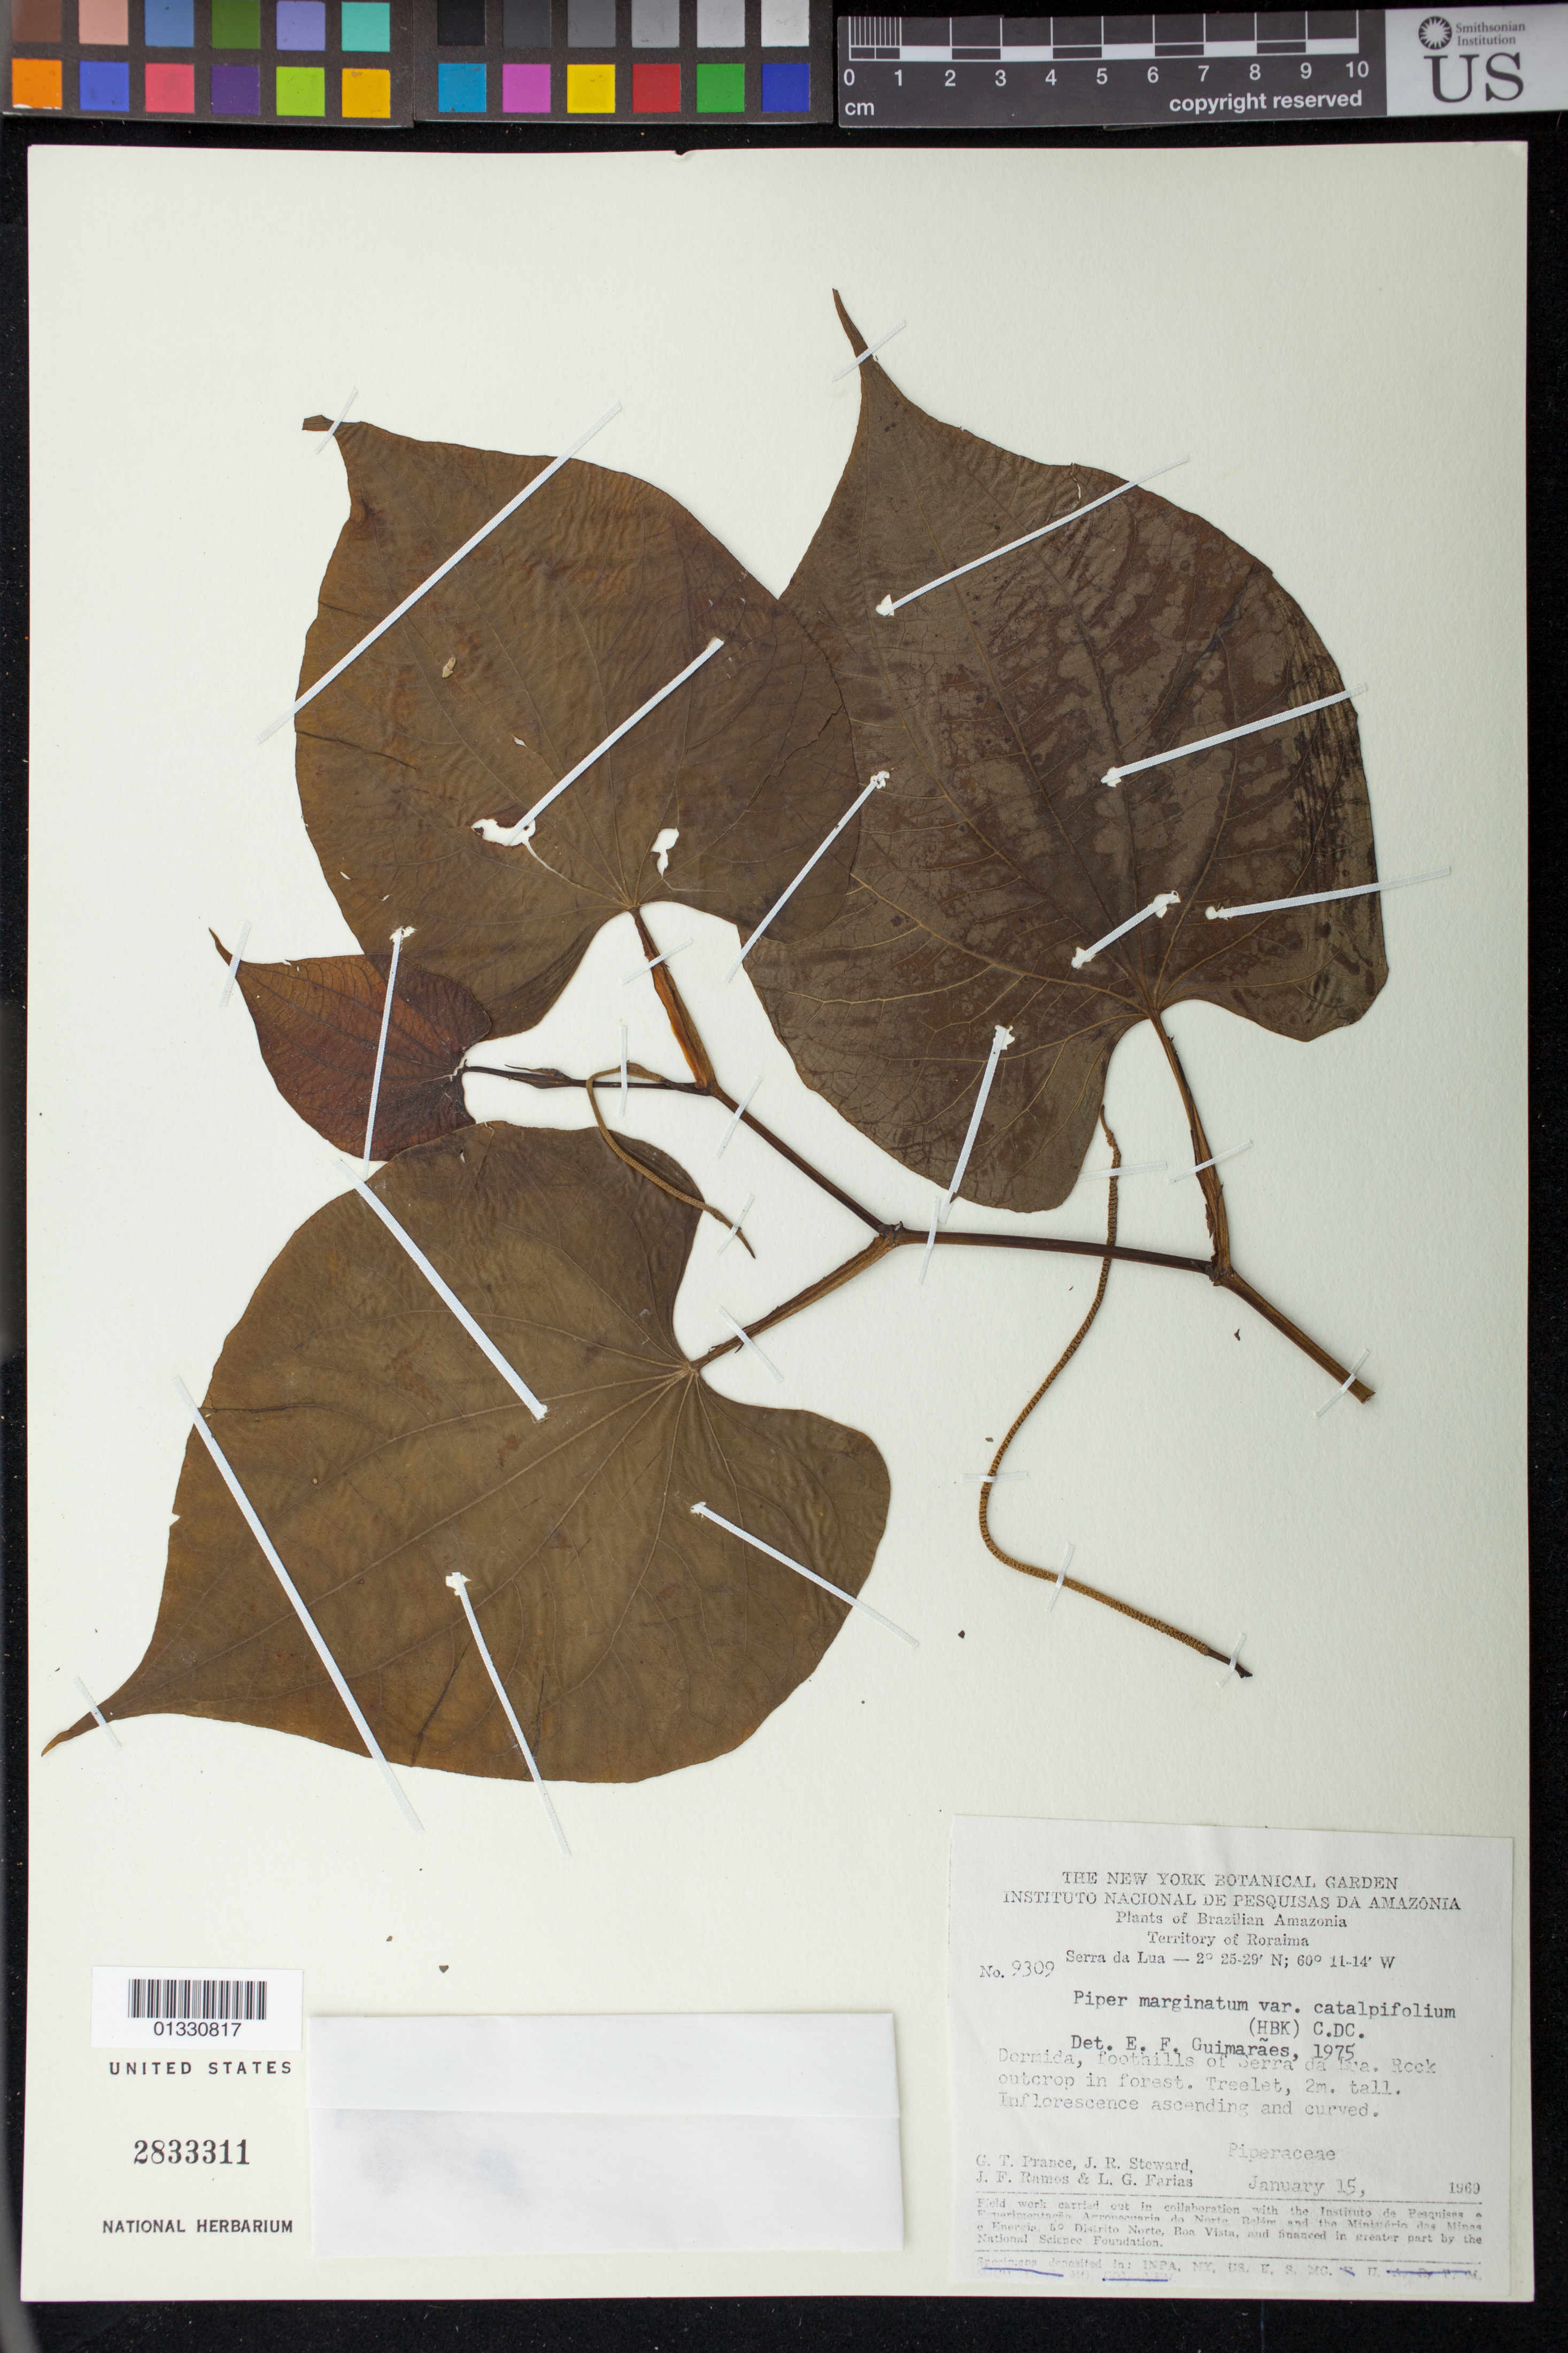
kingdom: Plantae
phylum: Tracheophyta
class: Magnoliopsida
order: Piperales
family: Piperaceae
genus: Piper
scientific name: Piper marginatum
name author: Jacq.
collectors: G. T. Prance, J. R. Steward, J. F. Ramos & L. G. Farias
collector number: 9309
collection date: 1969-01-15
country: Brazil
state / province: Roraima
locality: Dormida, foothills of Serra da Lua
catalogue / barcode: US 2833311